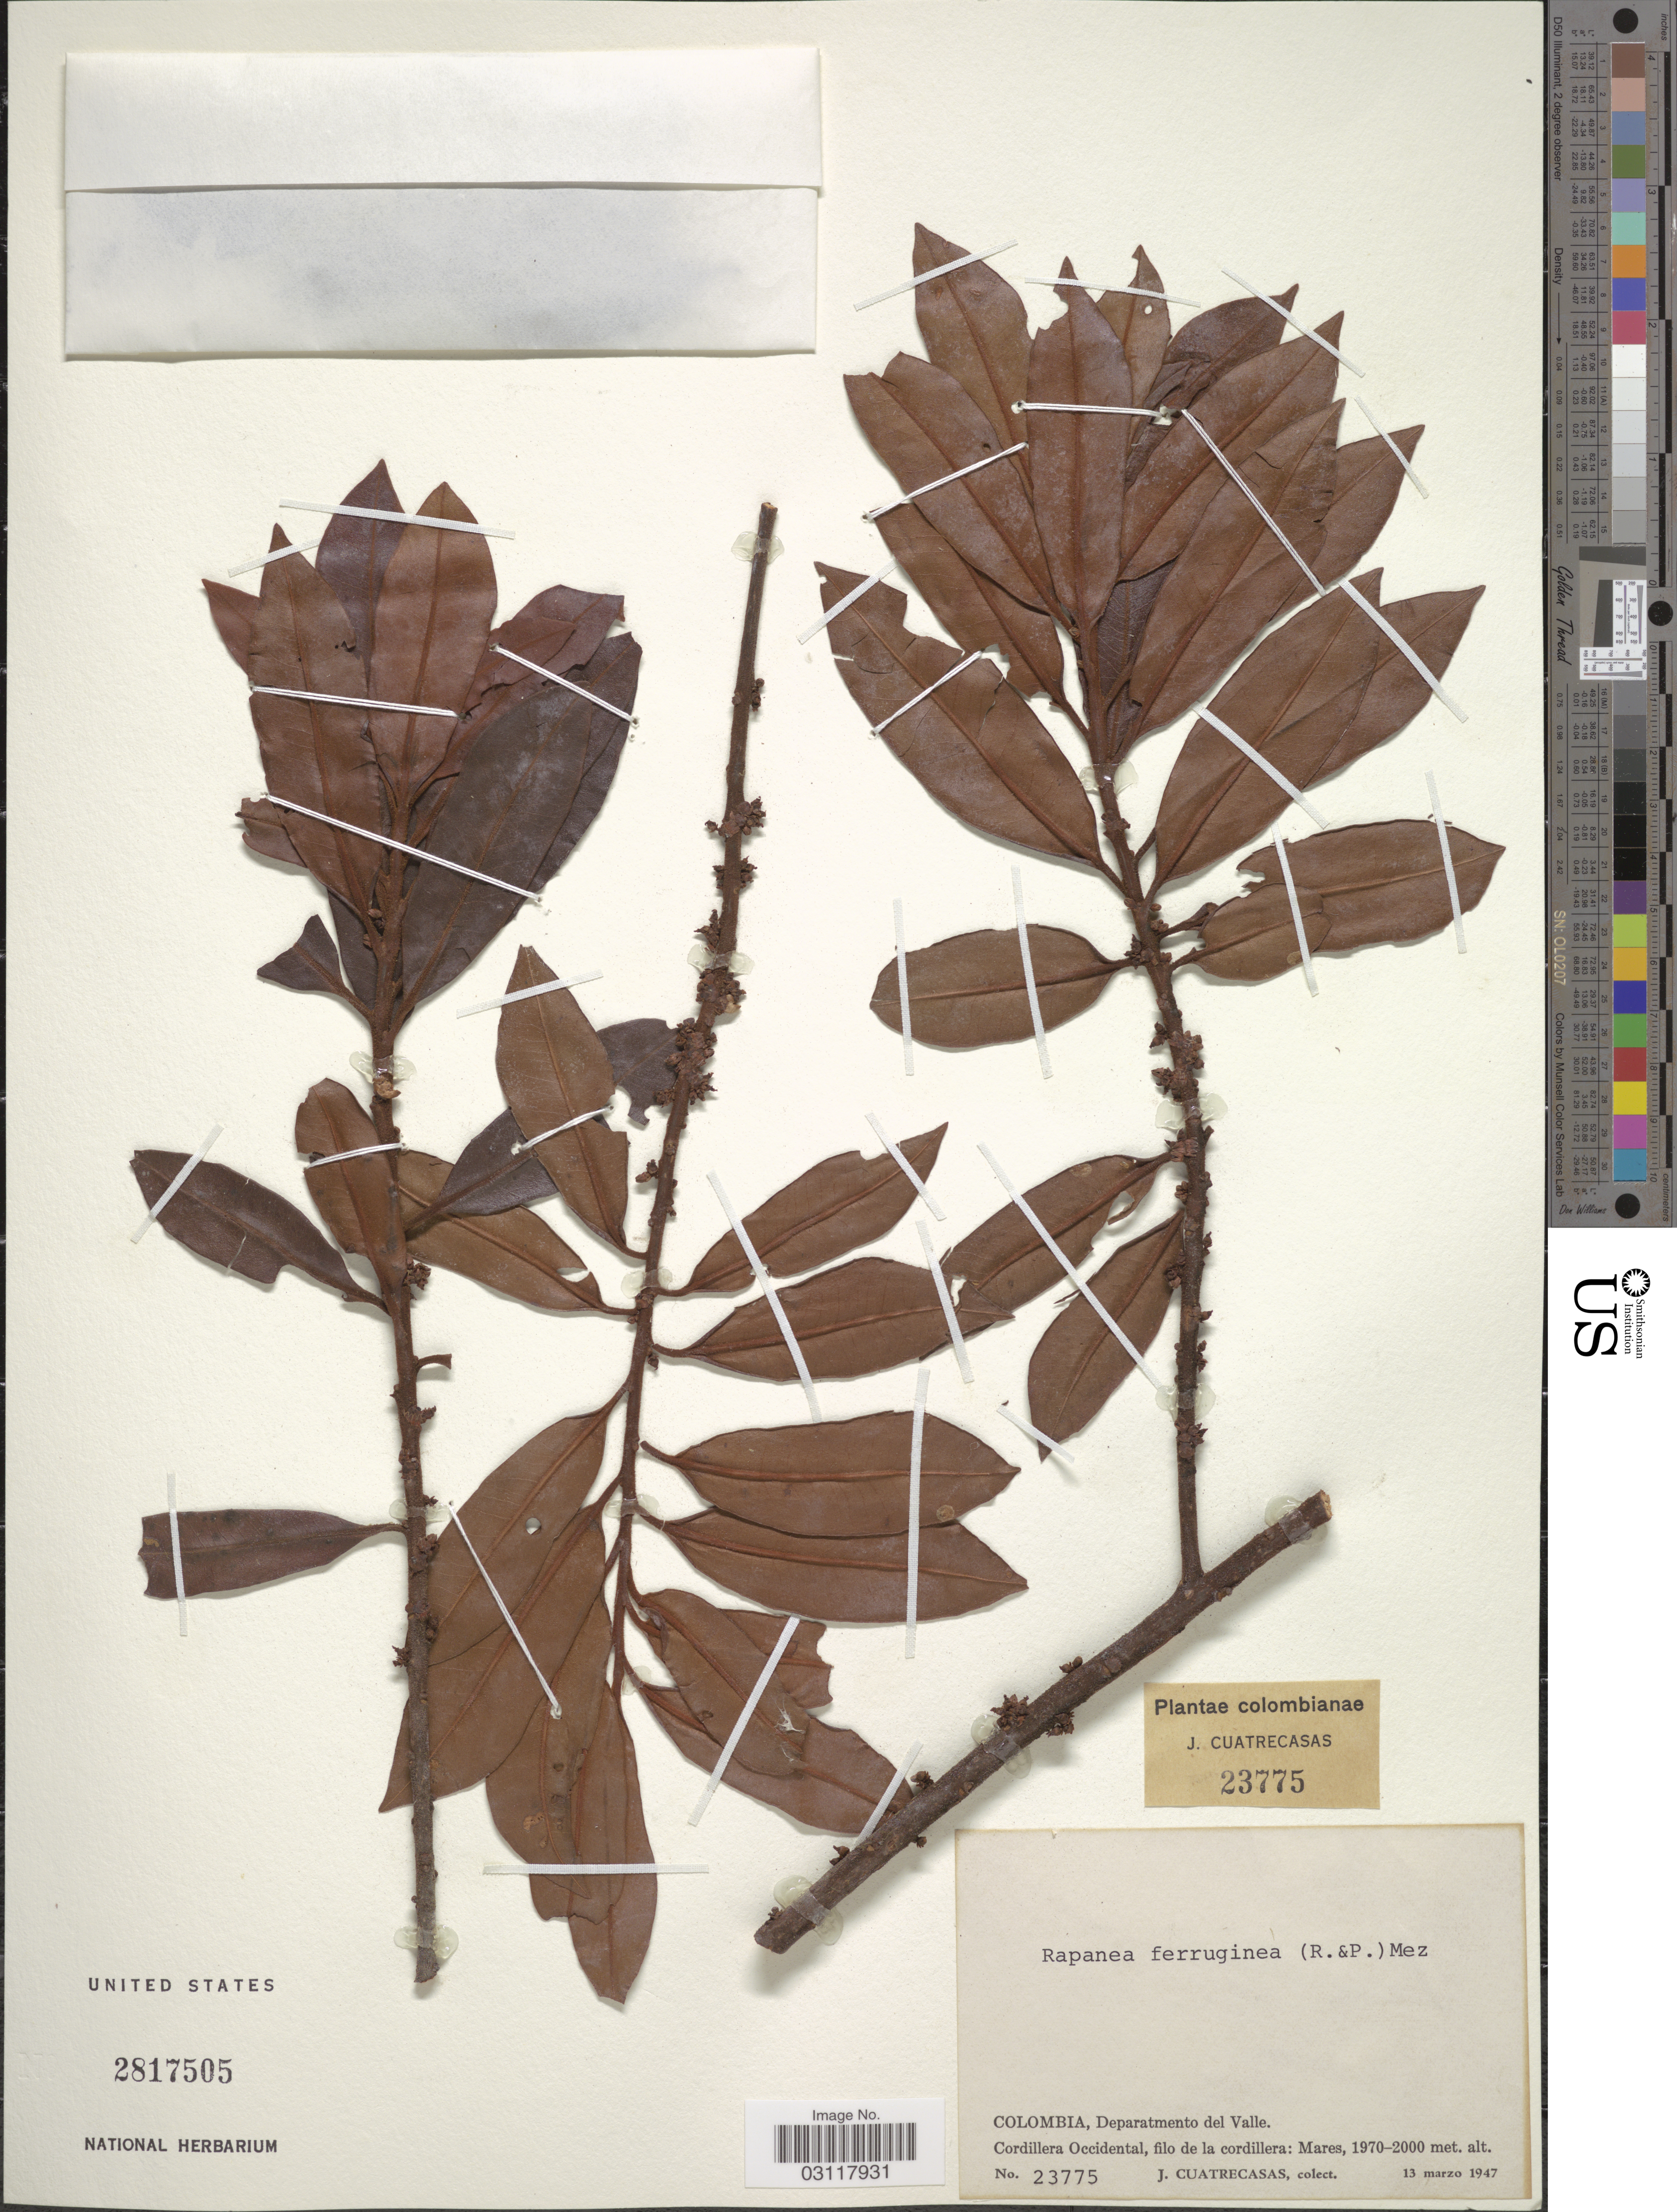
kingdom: Plantae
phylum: Tracheophyta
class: Magnoliopsida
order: Ericales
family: Primulaceae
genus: Rapanea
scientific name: Rapanea ferruginea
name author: (Ruiz & Pav.) Mez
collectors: J. Cuatrecasas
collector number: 23775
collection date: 1947-03-13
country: Colombia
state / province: Valle del Cauca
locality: Deparatmento del Valle. Cordillera Occidental, filo de la cordillera: Mares.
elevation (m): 1970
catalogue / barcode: US 2817505